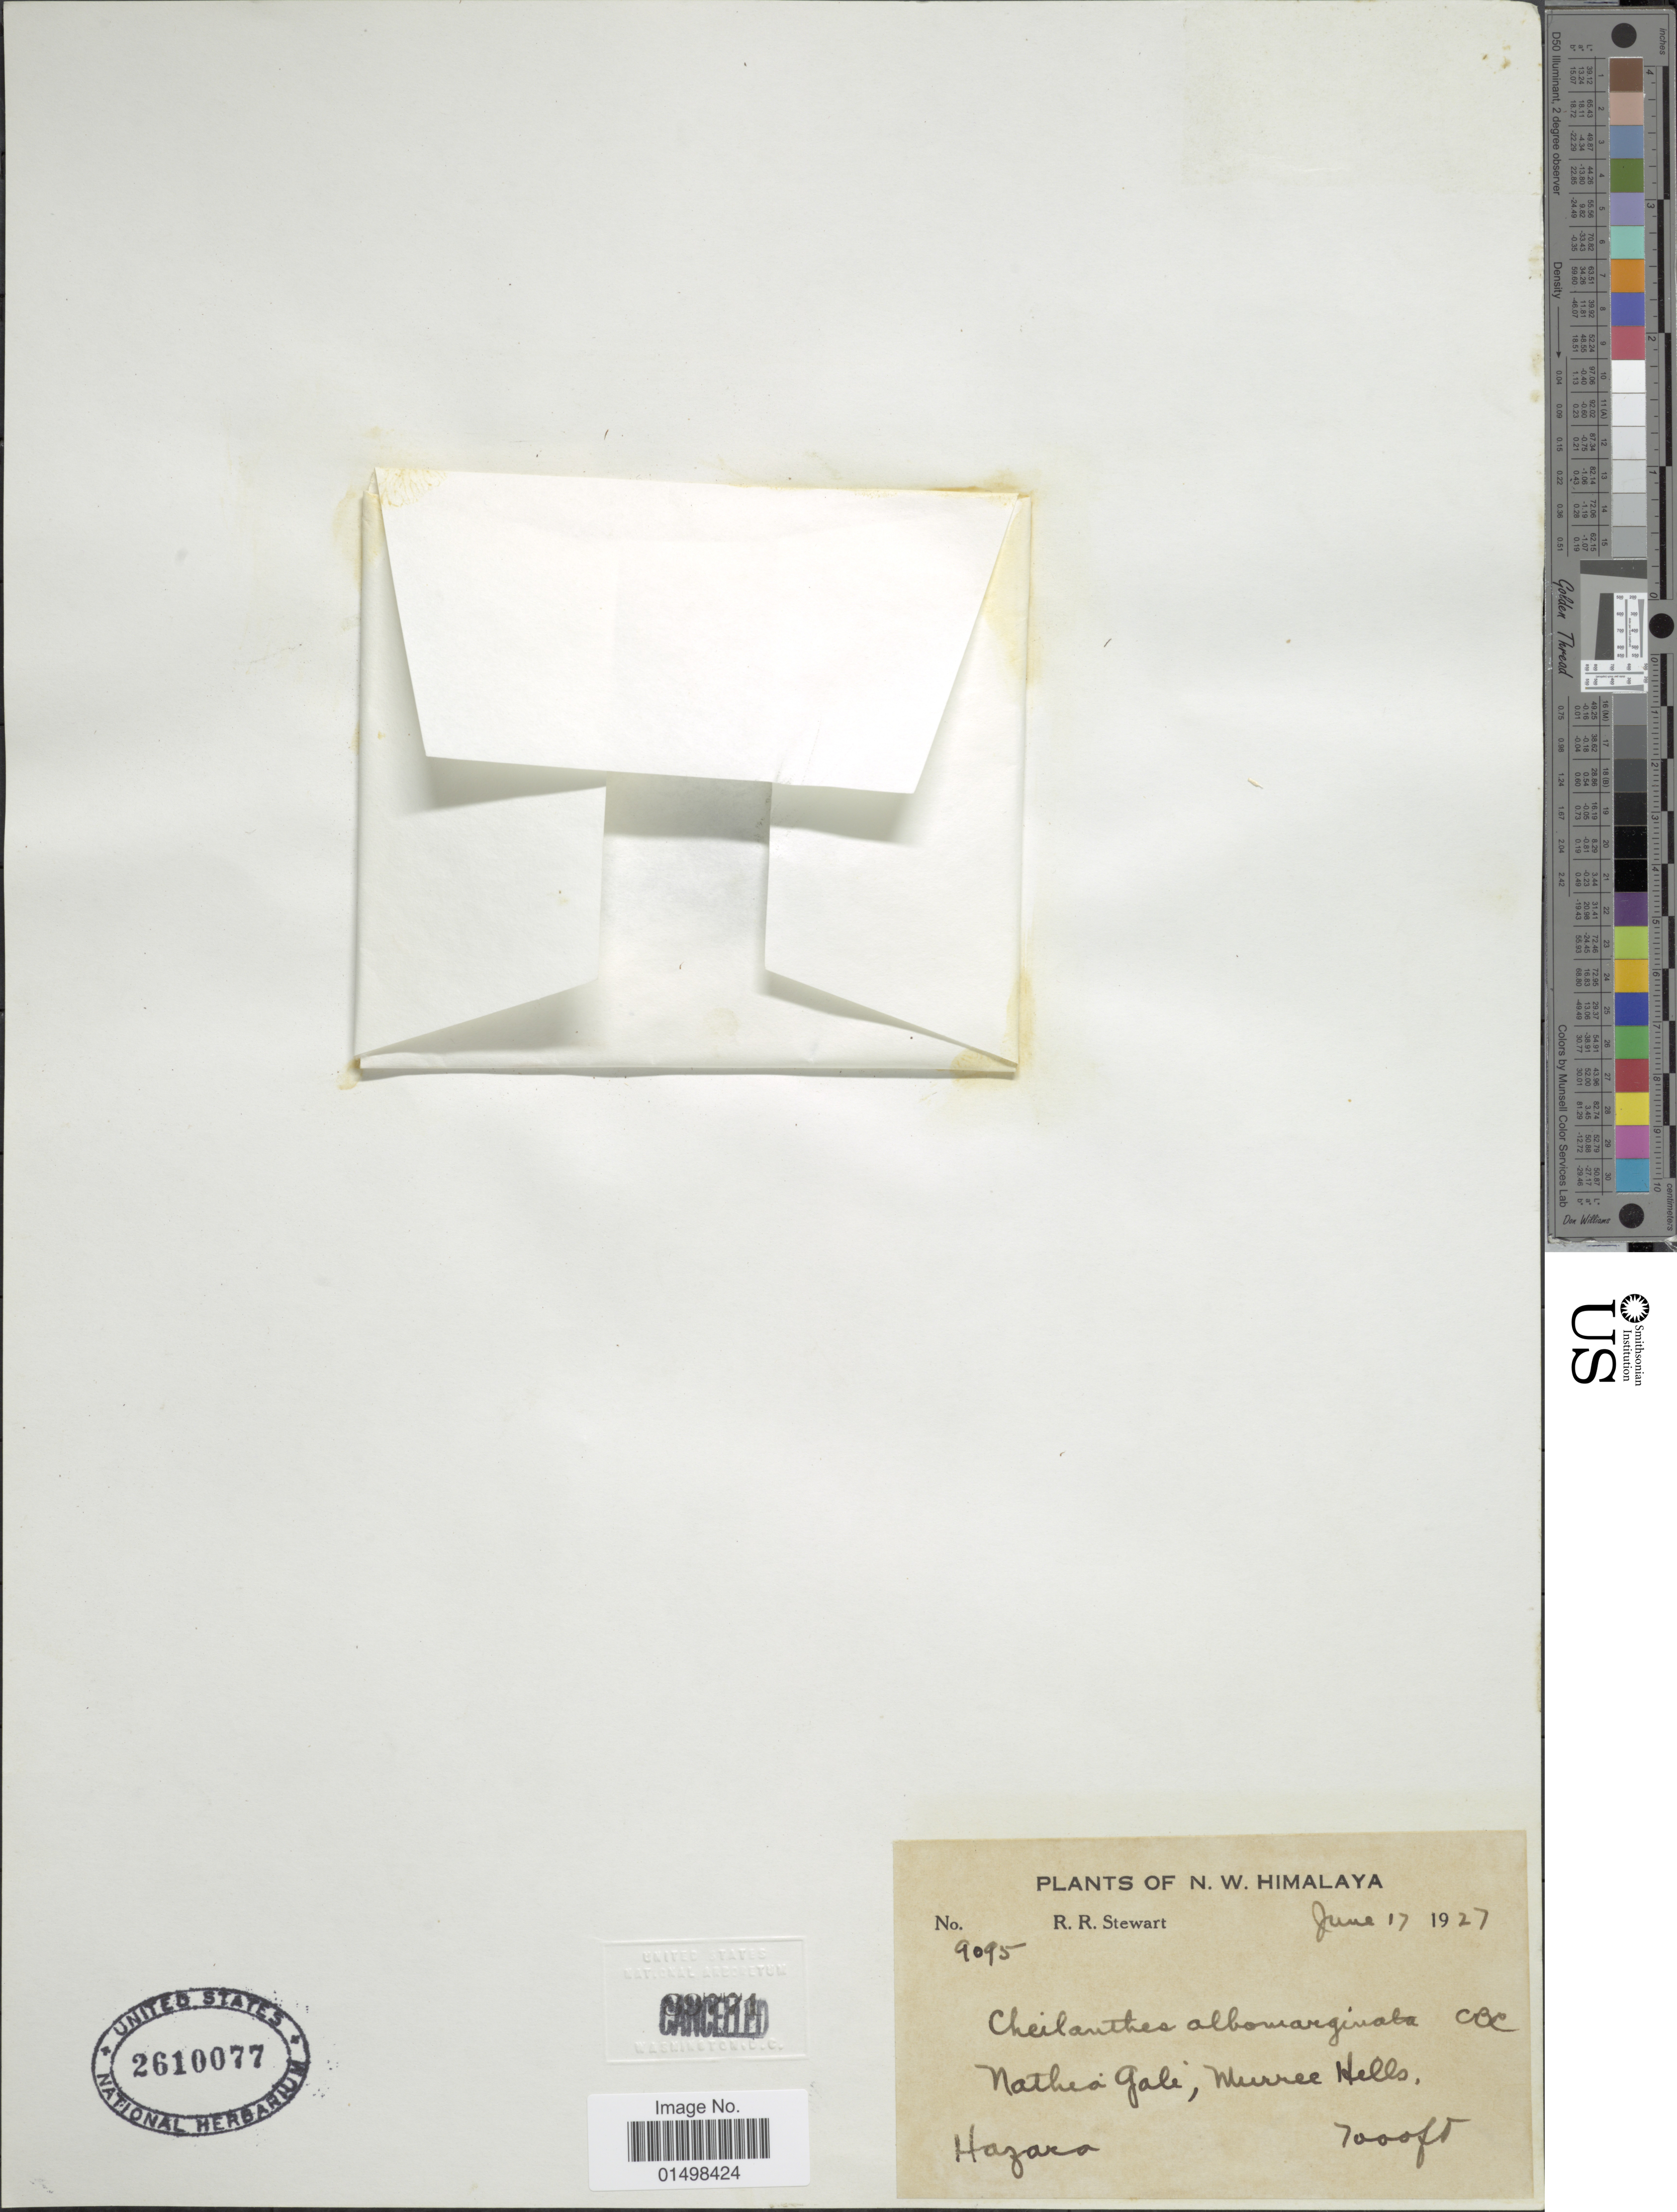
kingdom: Plantae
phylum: Tracheophyta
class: Polypodiopsida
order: Polypodiales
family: Pteridaceae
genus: Aleuritopteris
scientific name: Aleuritopteris albomarginata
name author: (C.B. Clarke) Ching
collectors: R. R. Stewart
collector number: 9095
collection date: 1927-06-17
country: Pakistan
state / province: Khyber Pakhtunkhwa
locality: Plants of N. W. Himalaya, Nathia Gali, Murree Hills, Hazara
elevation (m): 2134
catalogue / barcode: US 2610077